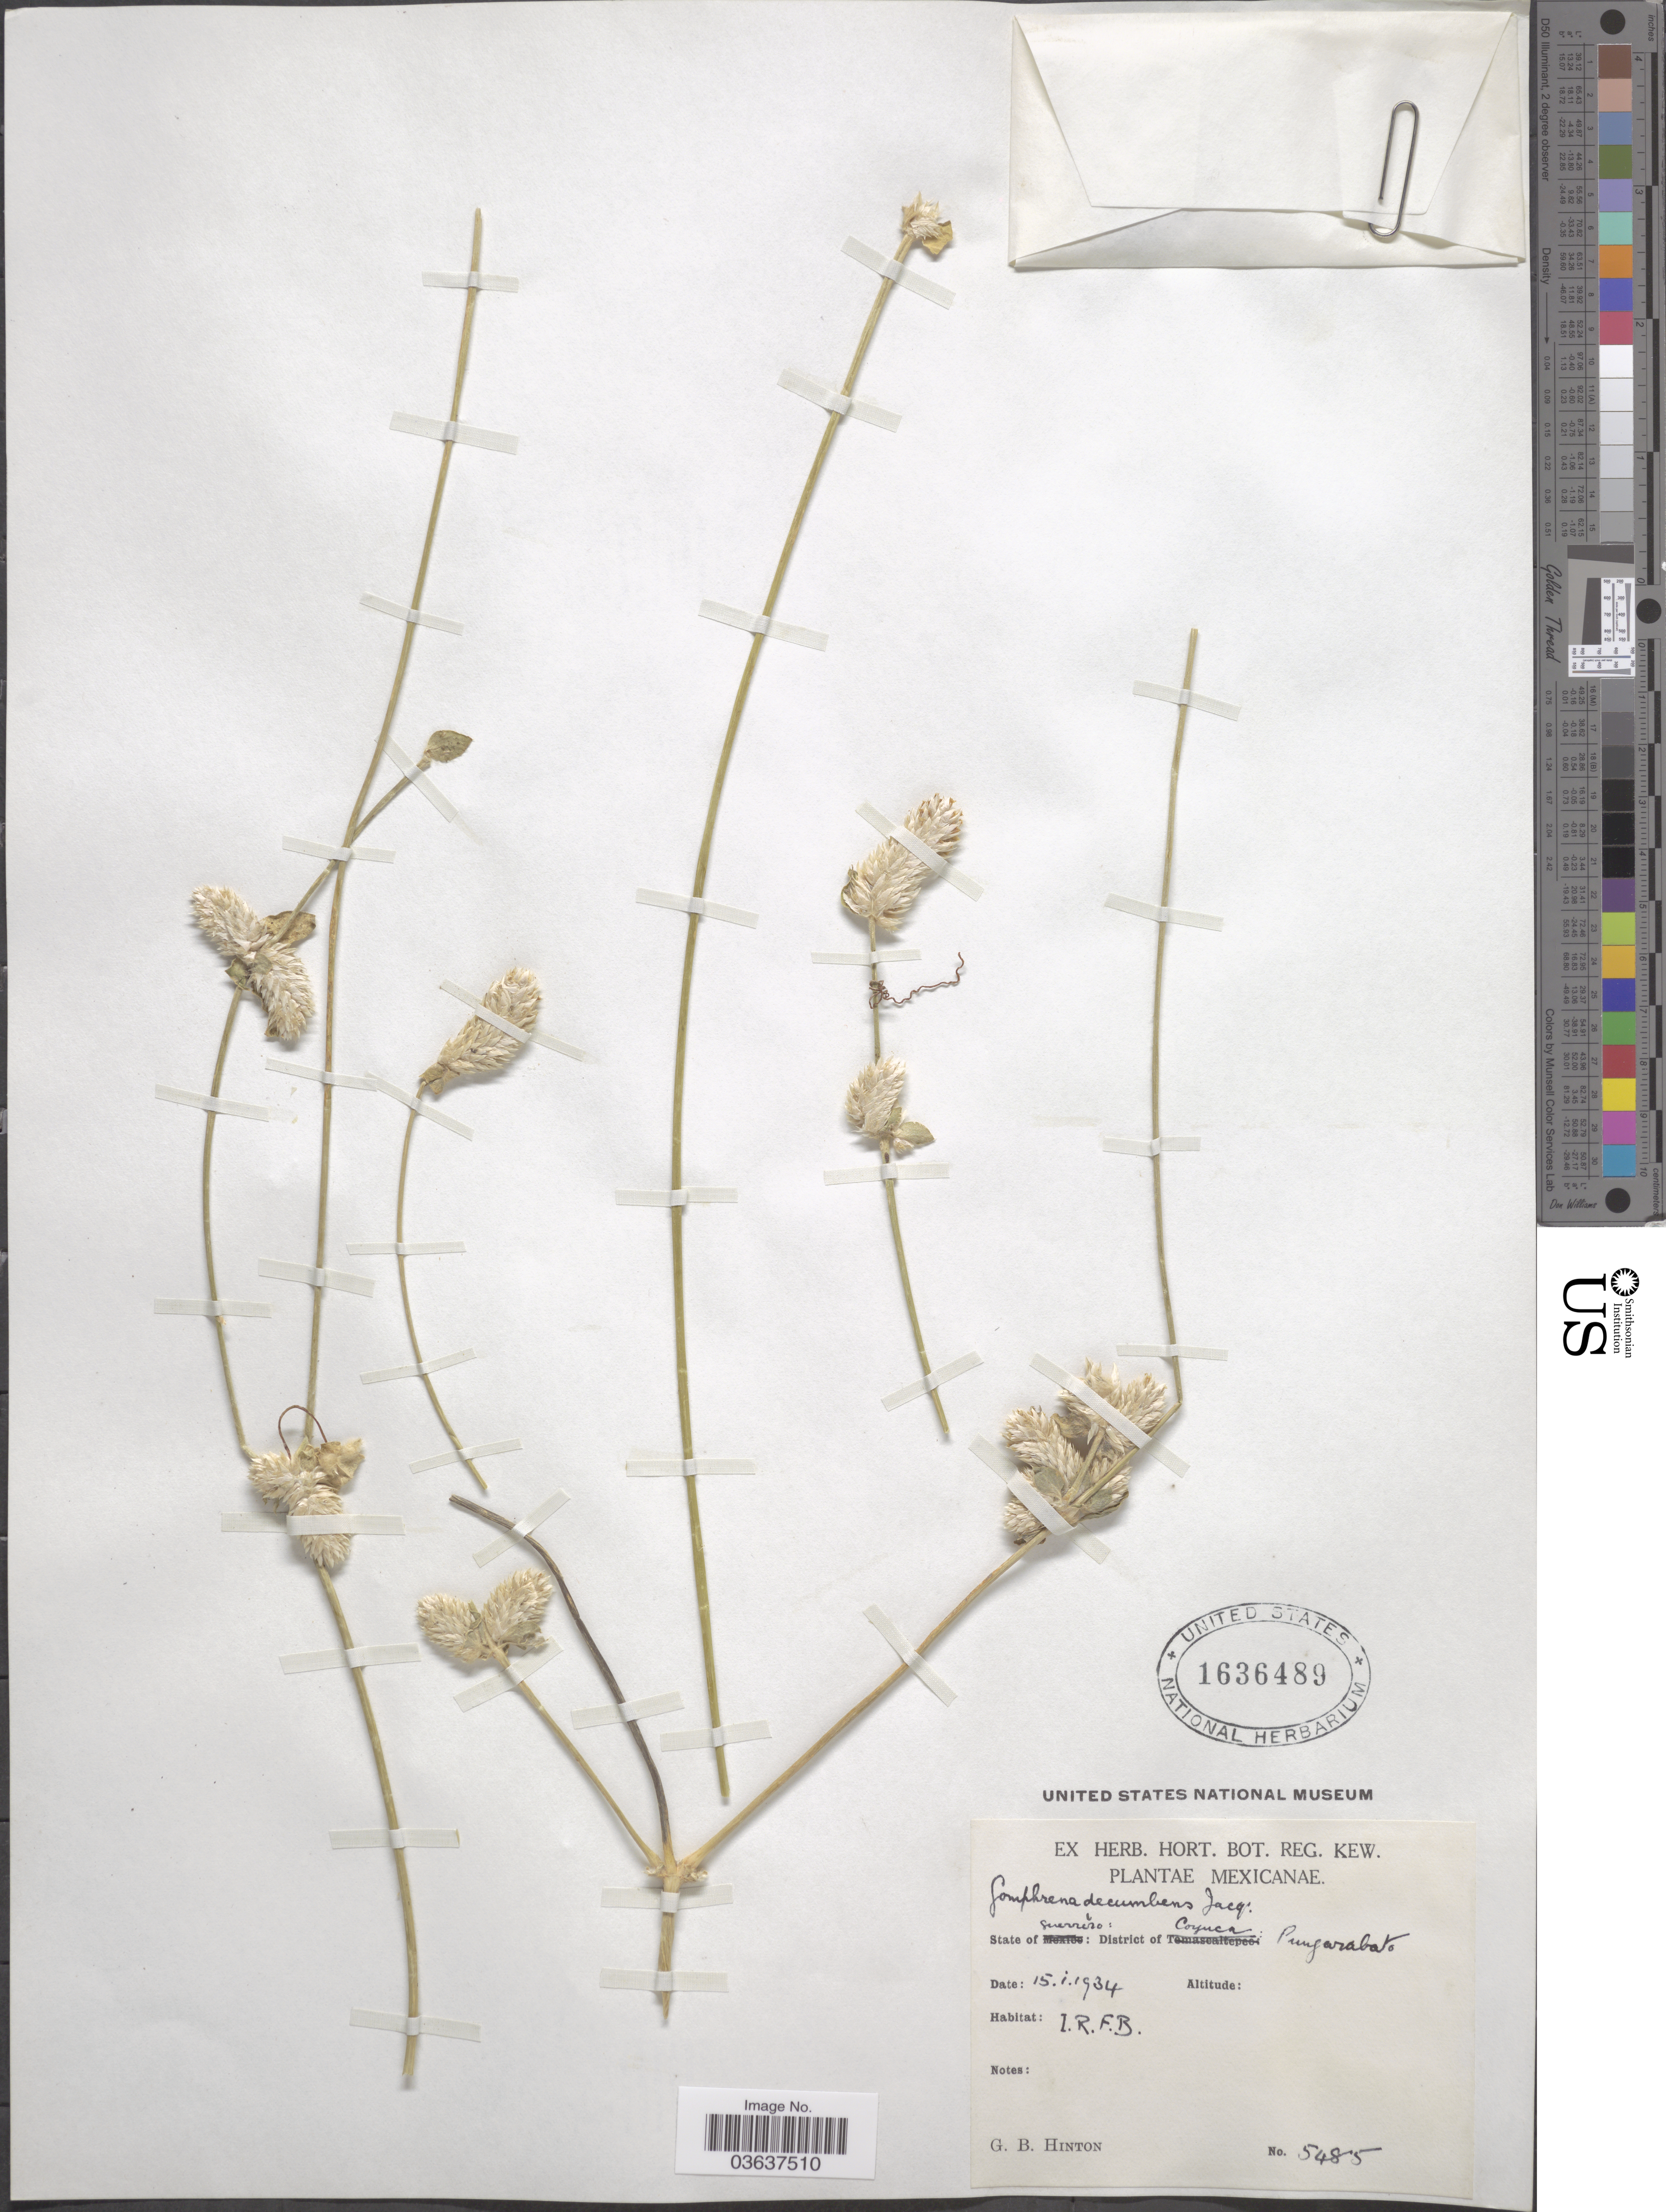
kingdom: Plantae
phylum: Tracheophyta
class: Magnoliopsida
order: Caryophyllales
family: Amaranthaceae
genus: Gomphrena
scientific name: Gomphrena decumbens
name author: Jacq.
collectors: G. B. Hinton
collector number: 5485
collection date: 1934-01-15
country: Mexico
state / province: Guerrero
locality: District of Coyuca: Pungarabato.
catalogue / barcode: US 1636489